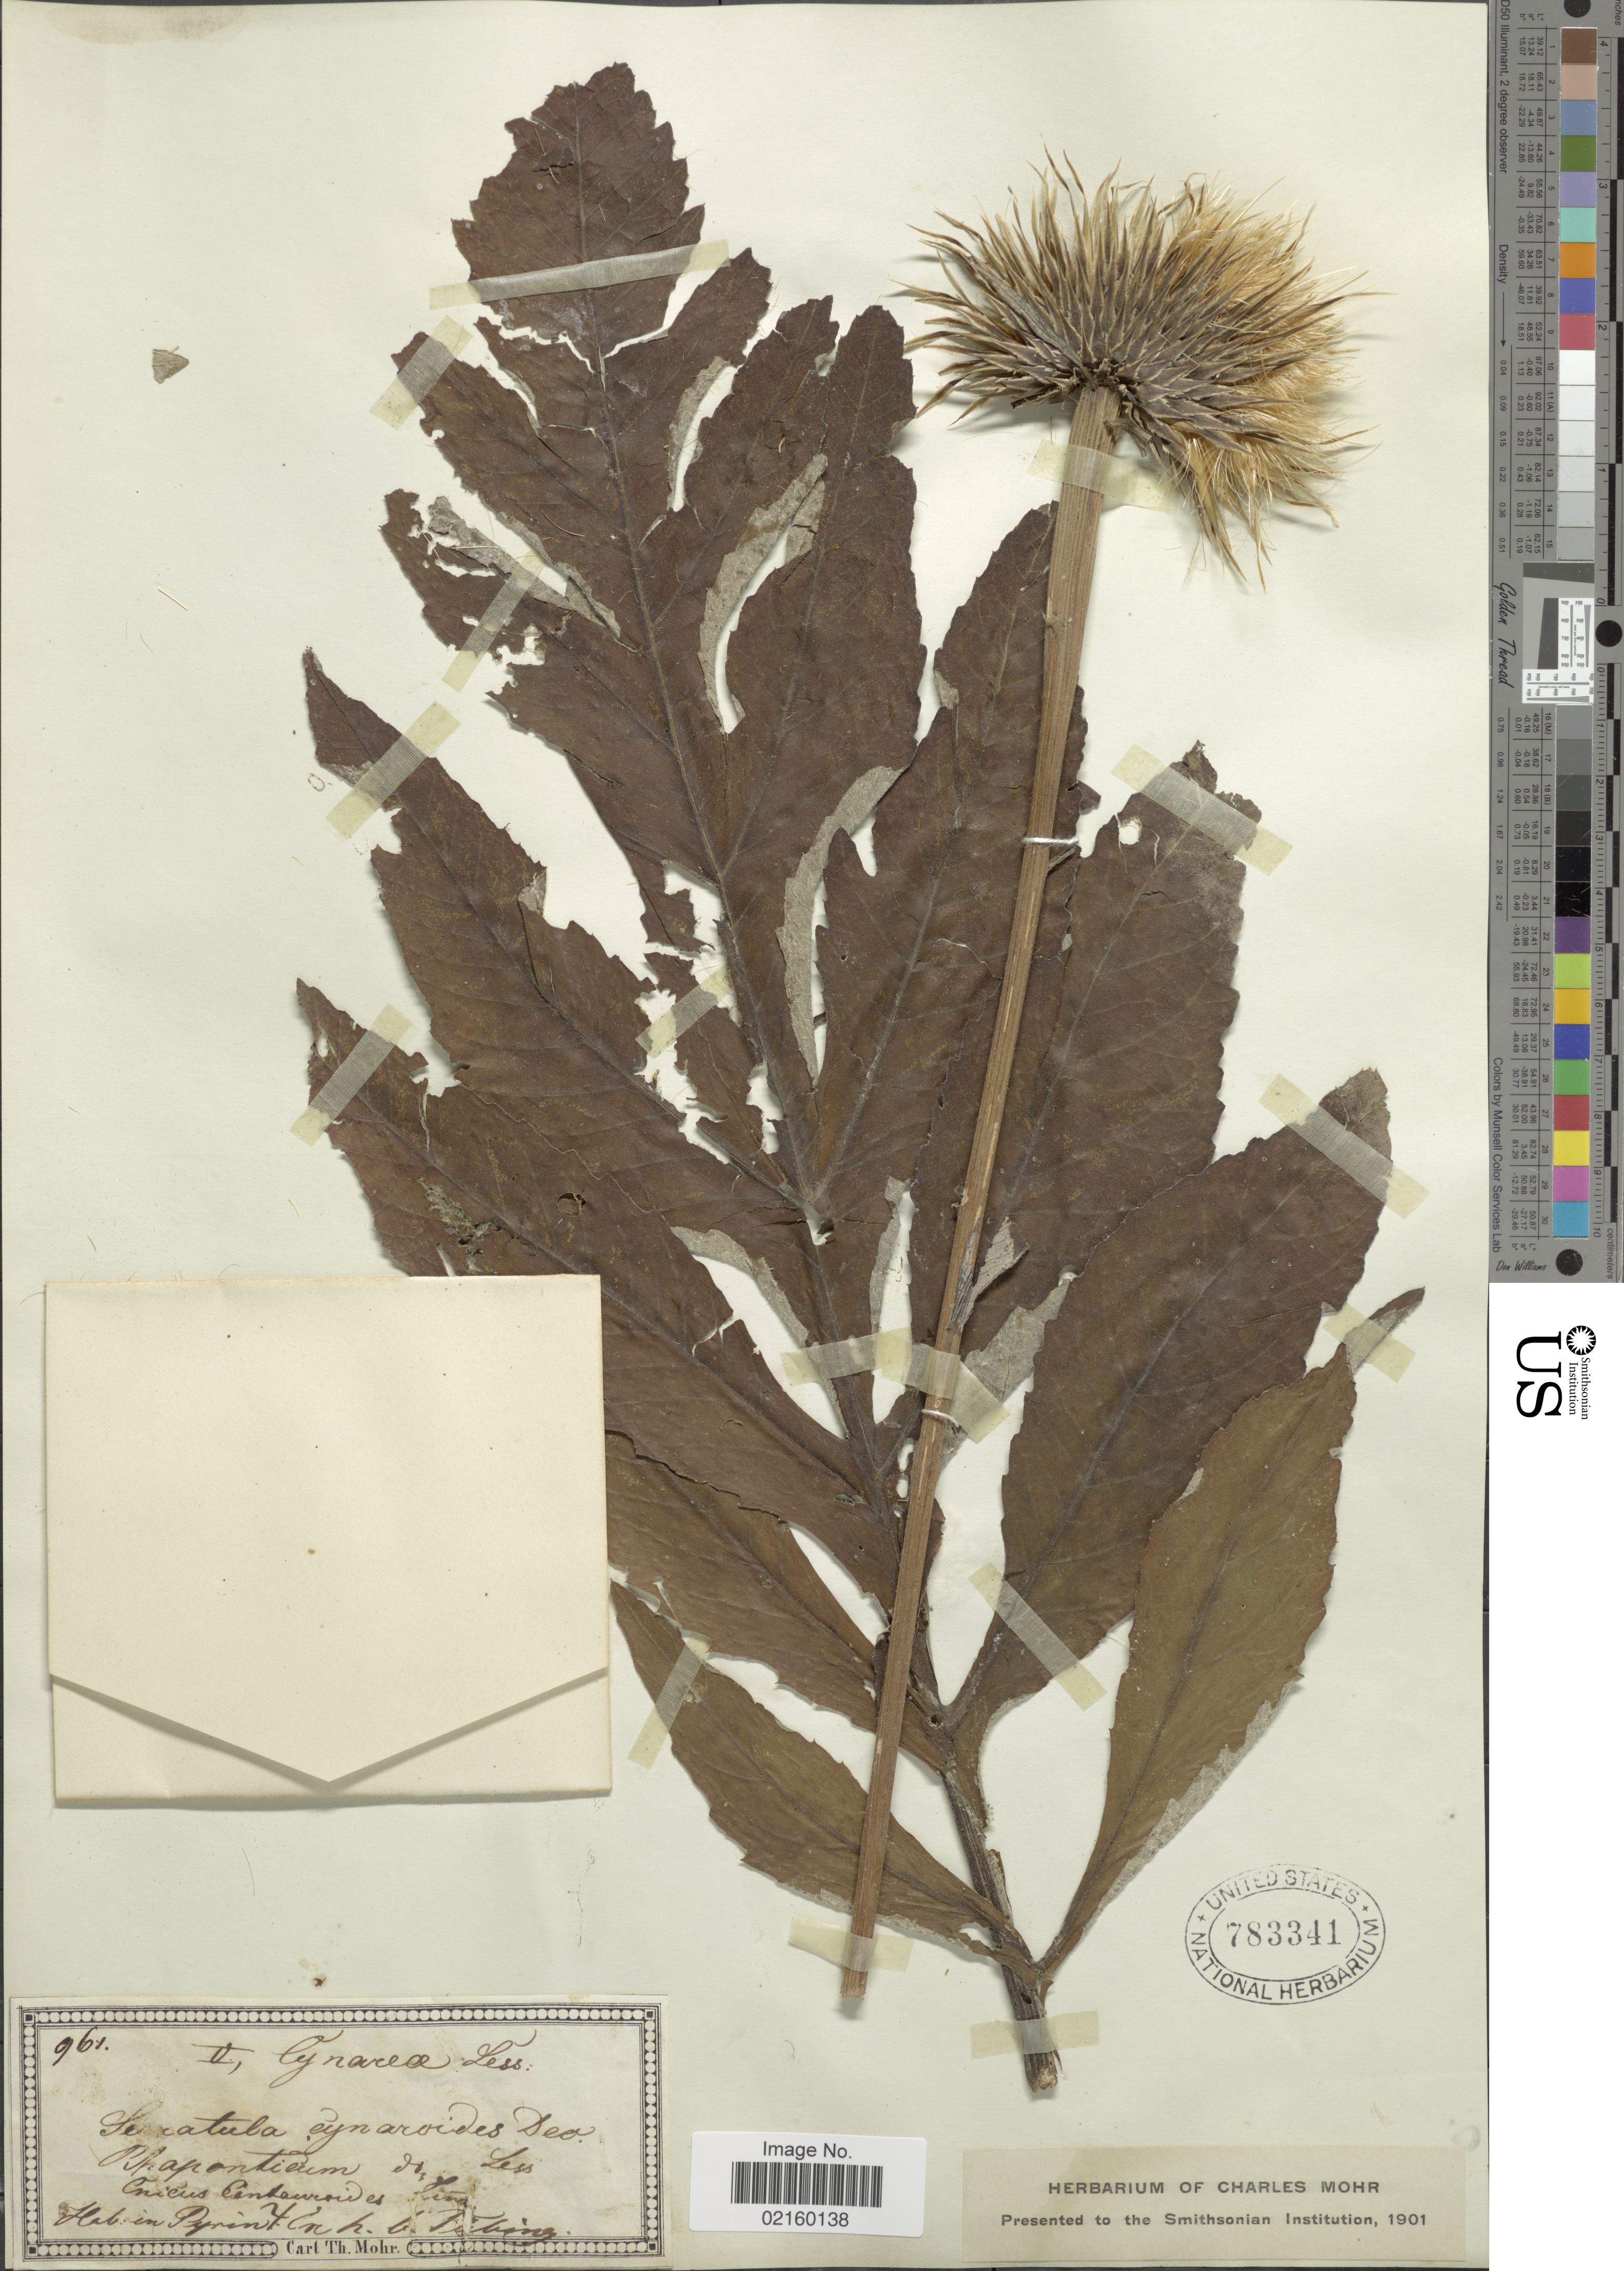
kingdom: Plantae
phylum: Tracheophyta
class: Magnoliopsida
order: Asterales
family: Asteraceae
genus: Rhaponticum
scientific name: Rhaponticum centauroides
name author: (L.) O. Bolòs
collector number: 961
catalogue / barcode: US 783341